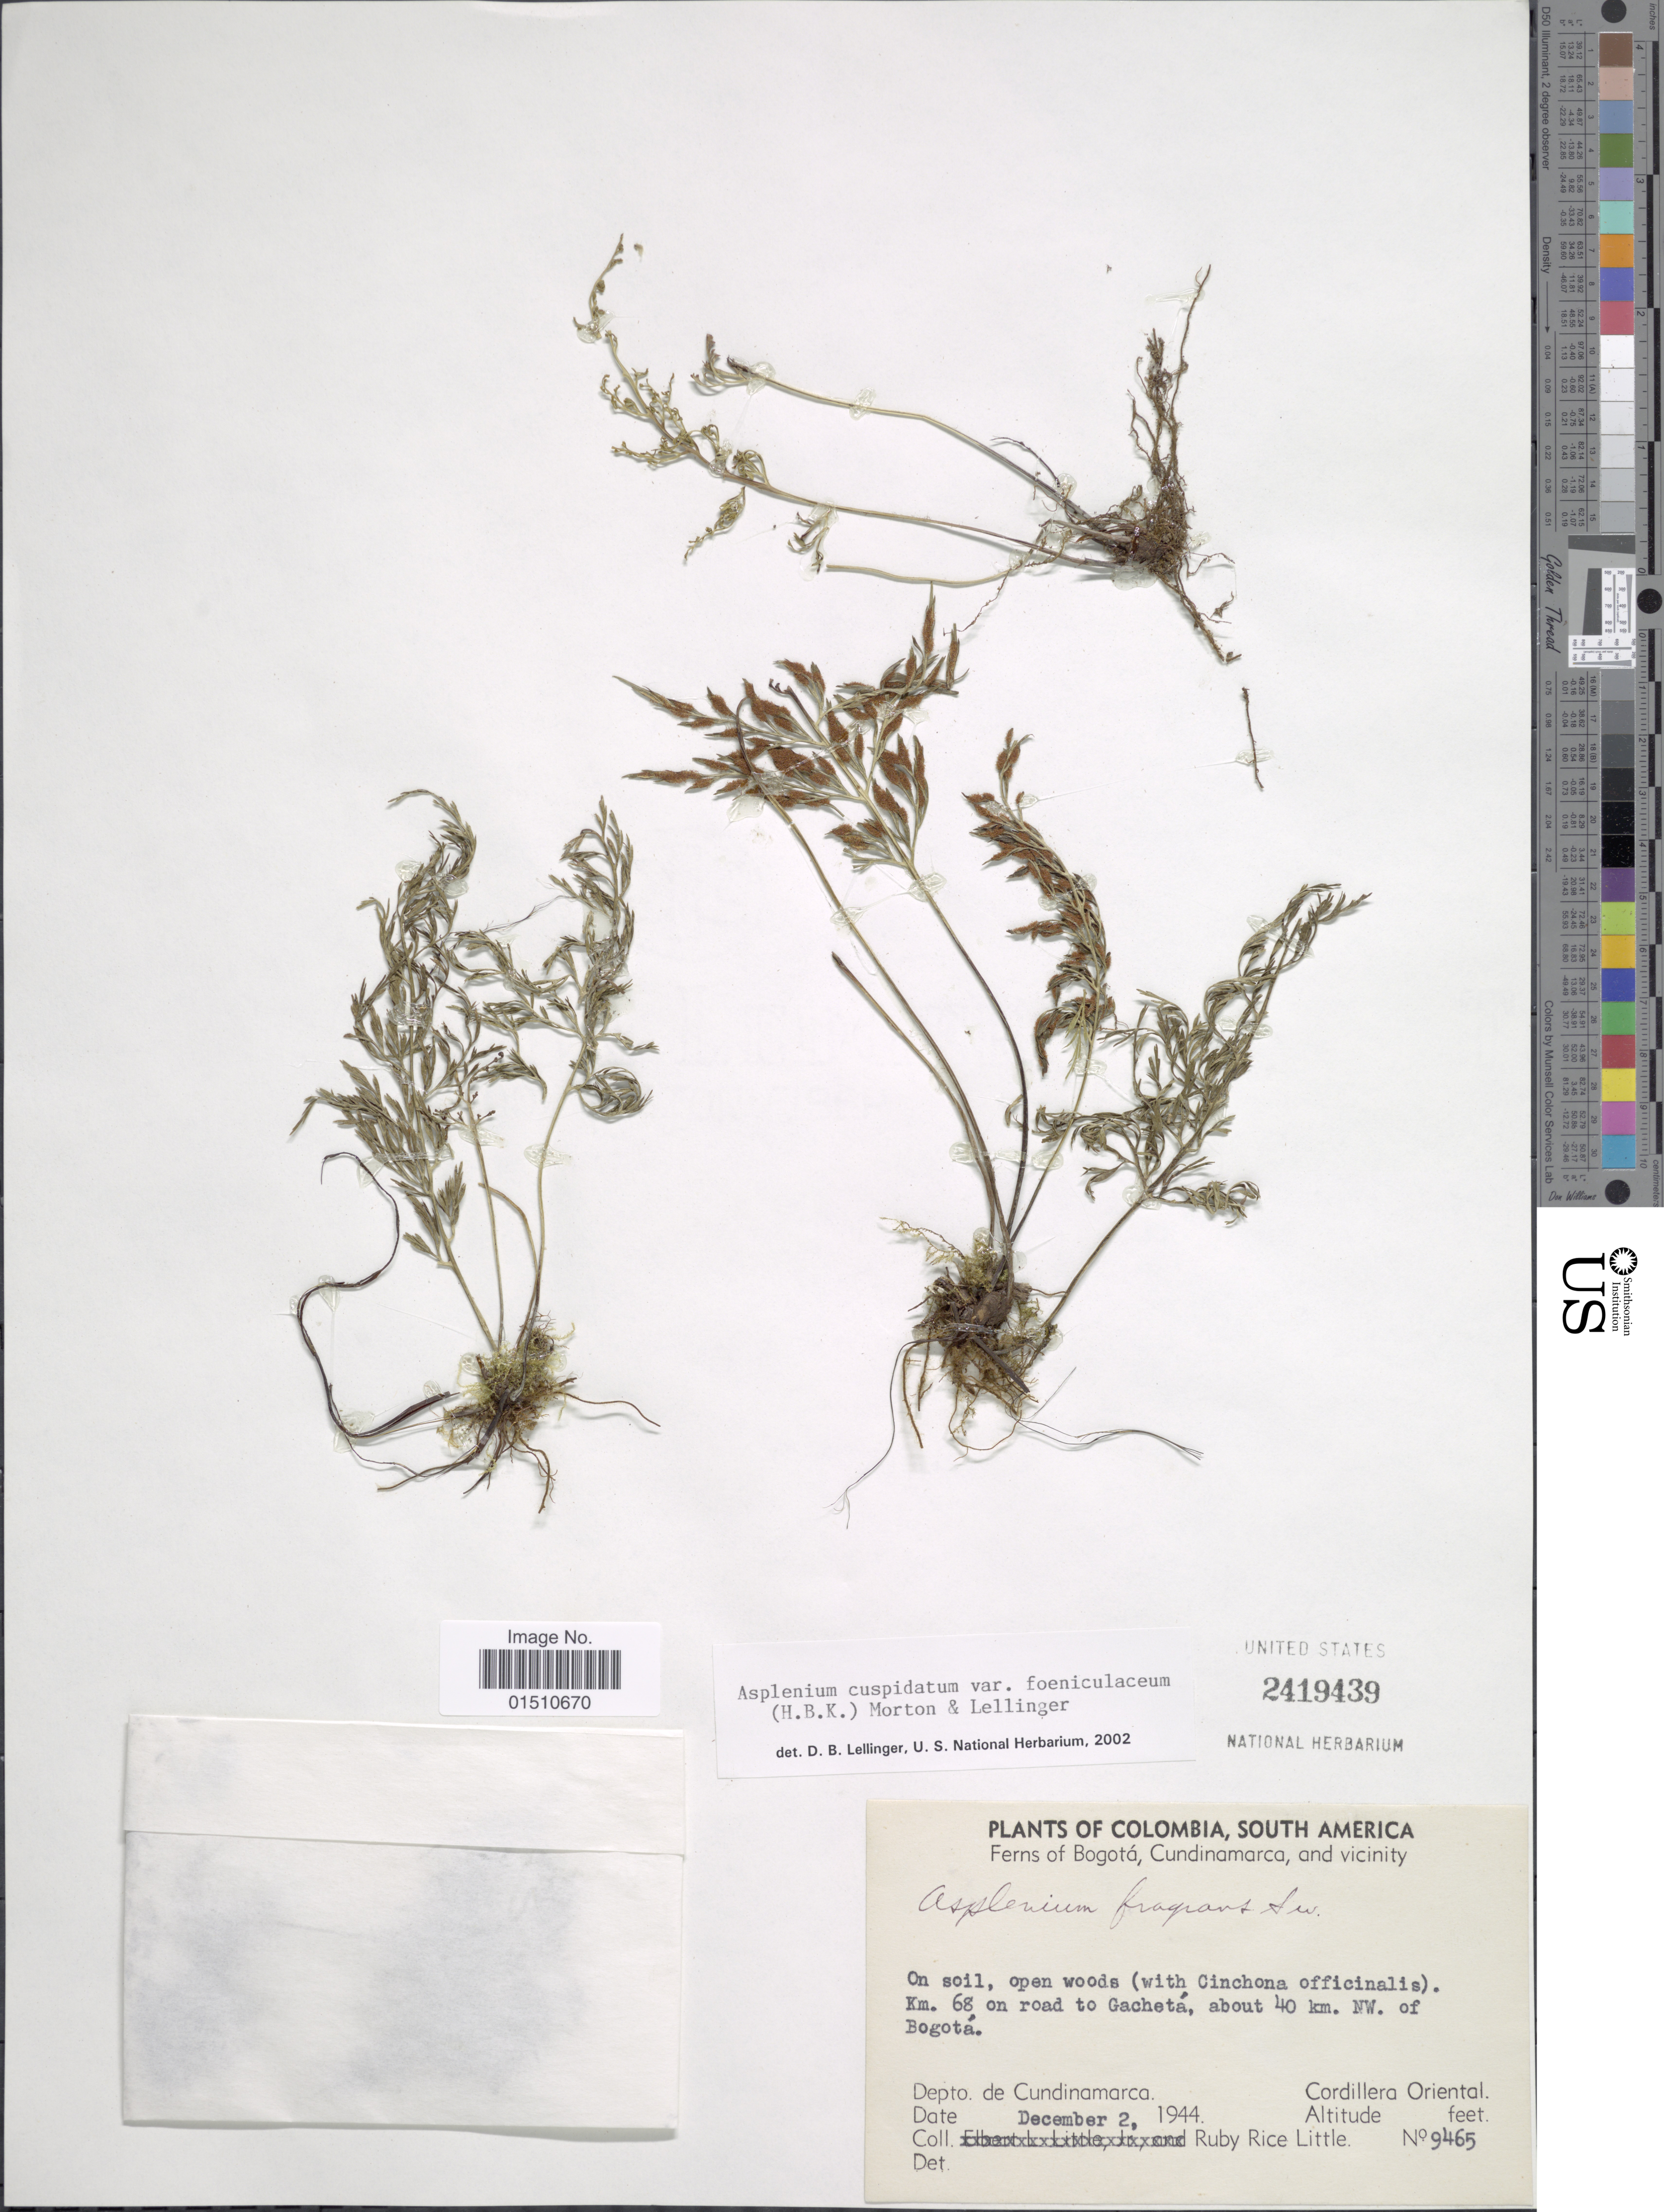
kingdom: Plantae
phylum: Tracheophyta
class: Polypodiopsida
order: Polypodiales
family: Aspleniaceae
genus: Asplenium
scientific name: Asplenium cuspidatum var. foeniculaceum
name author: (Kunth) C.V. Morton & Lellinger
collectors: R. R. Little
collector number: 9465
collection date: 1944-12-02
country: Colombia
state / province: Cundinamarca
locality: Colombia, South America, Ferns of Bogota, Cundinamarca and vicinity, Km. 68 on road to Gacheta, about 40 km. NW of Bogota, Depto. de Cundiinamarca, Cordillera Oriental.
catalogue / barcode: US 2419439